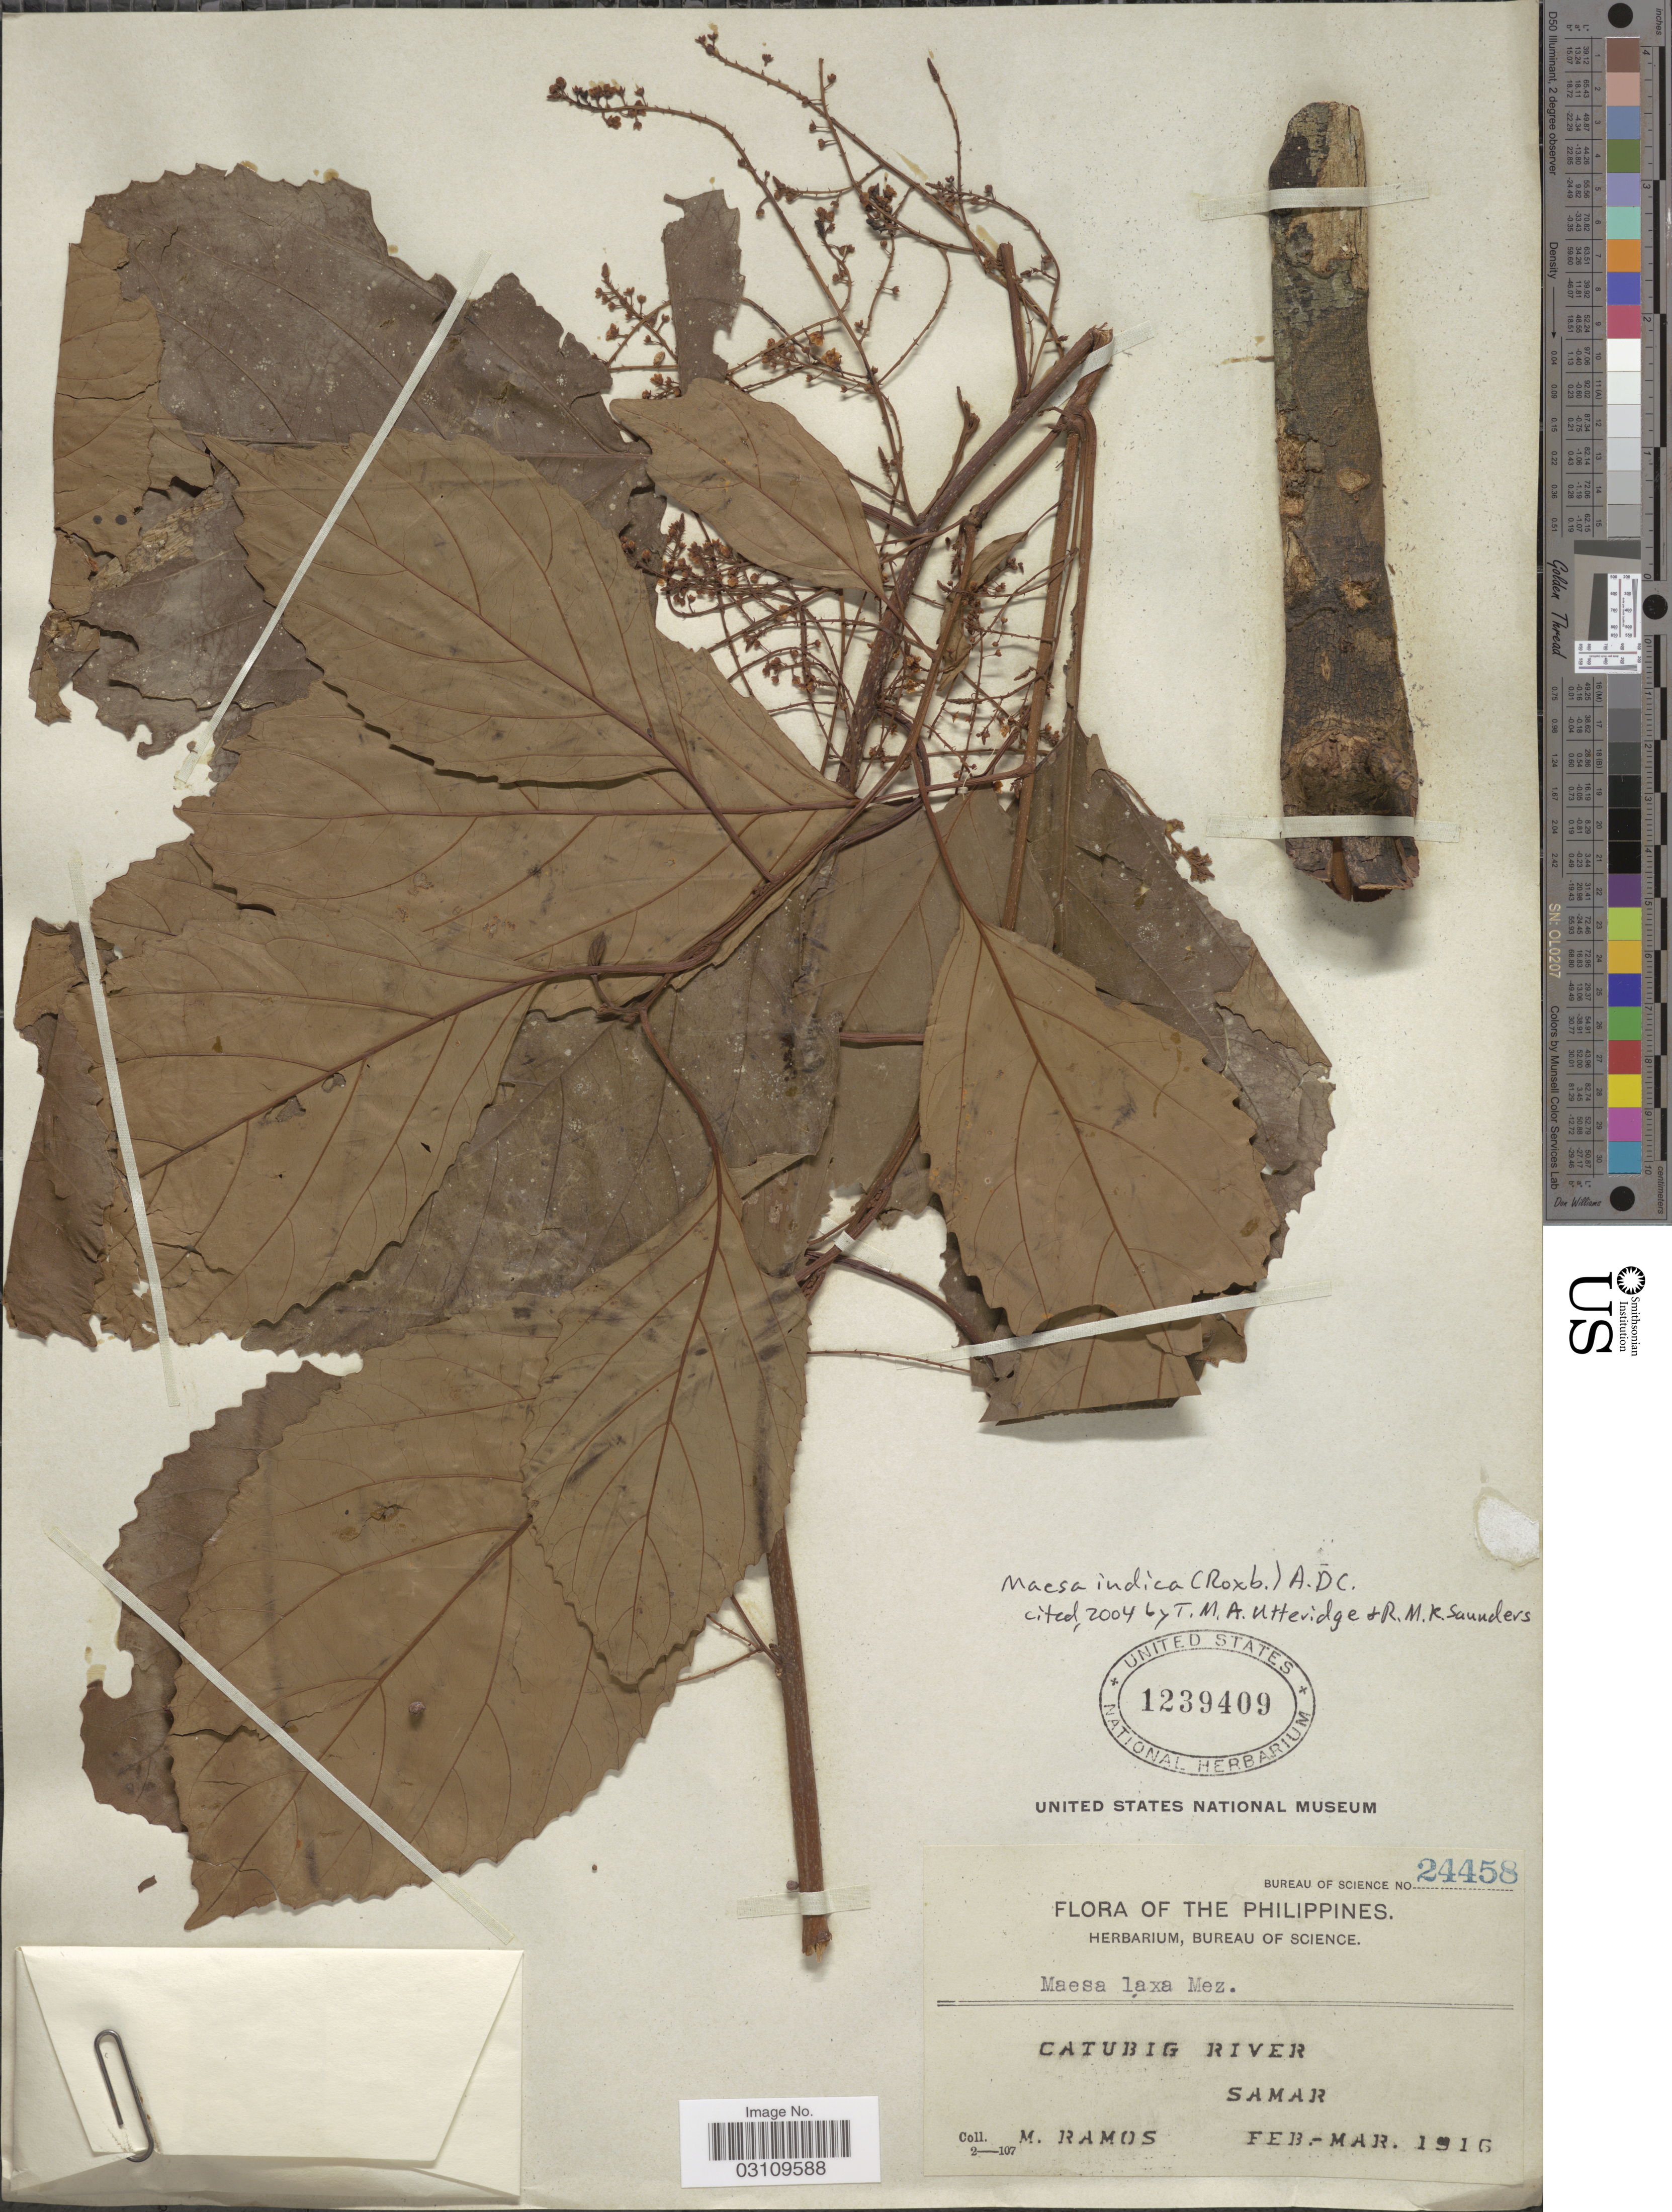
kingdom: Plantae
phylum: Tracheophyta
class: Magnoliopsida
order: Ericales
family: Primulaceae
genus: Maesa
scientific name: Maesa indica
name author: (Roxb.) A. DC.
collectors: M. Ramos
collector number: Bureau of Science 24458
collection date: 1916-02/1916-03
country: Philippines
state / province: Eastern Visayas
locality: Catubig River, Samar.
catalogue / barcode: US 1239409